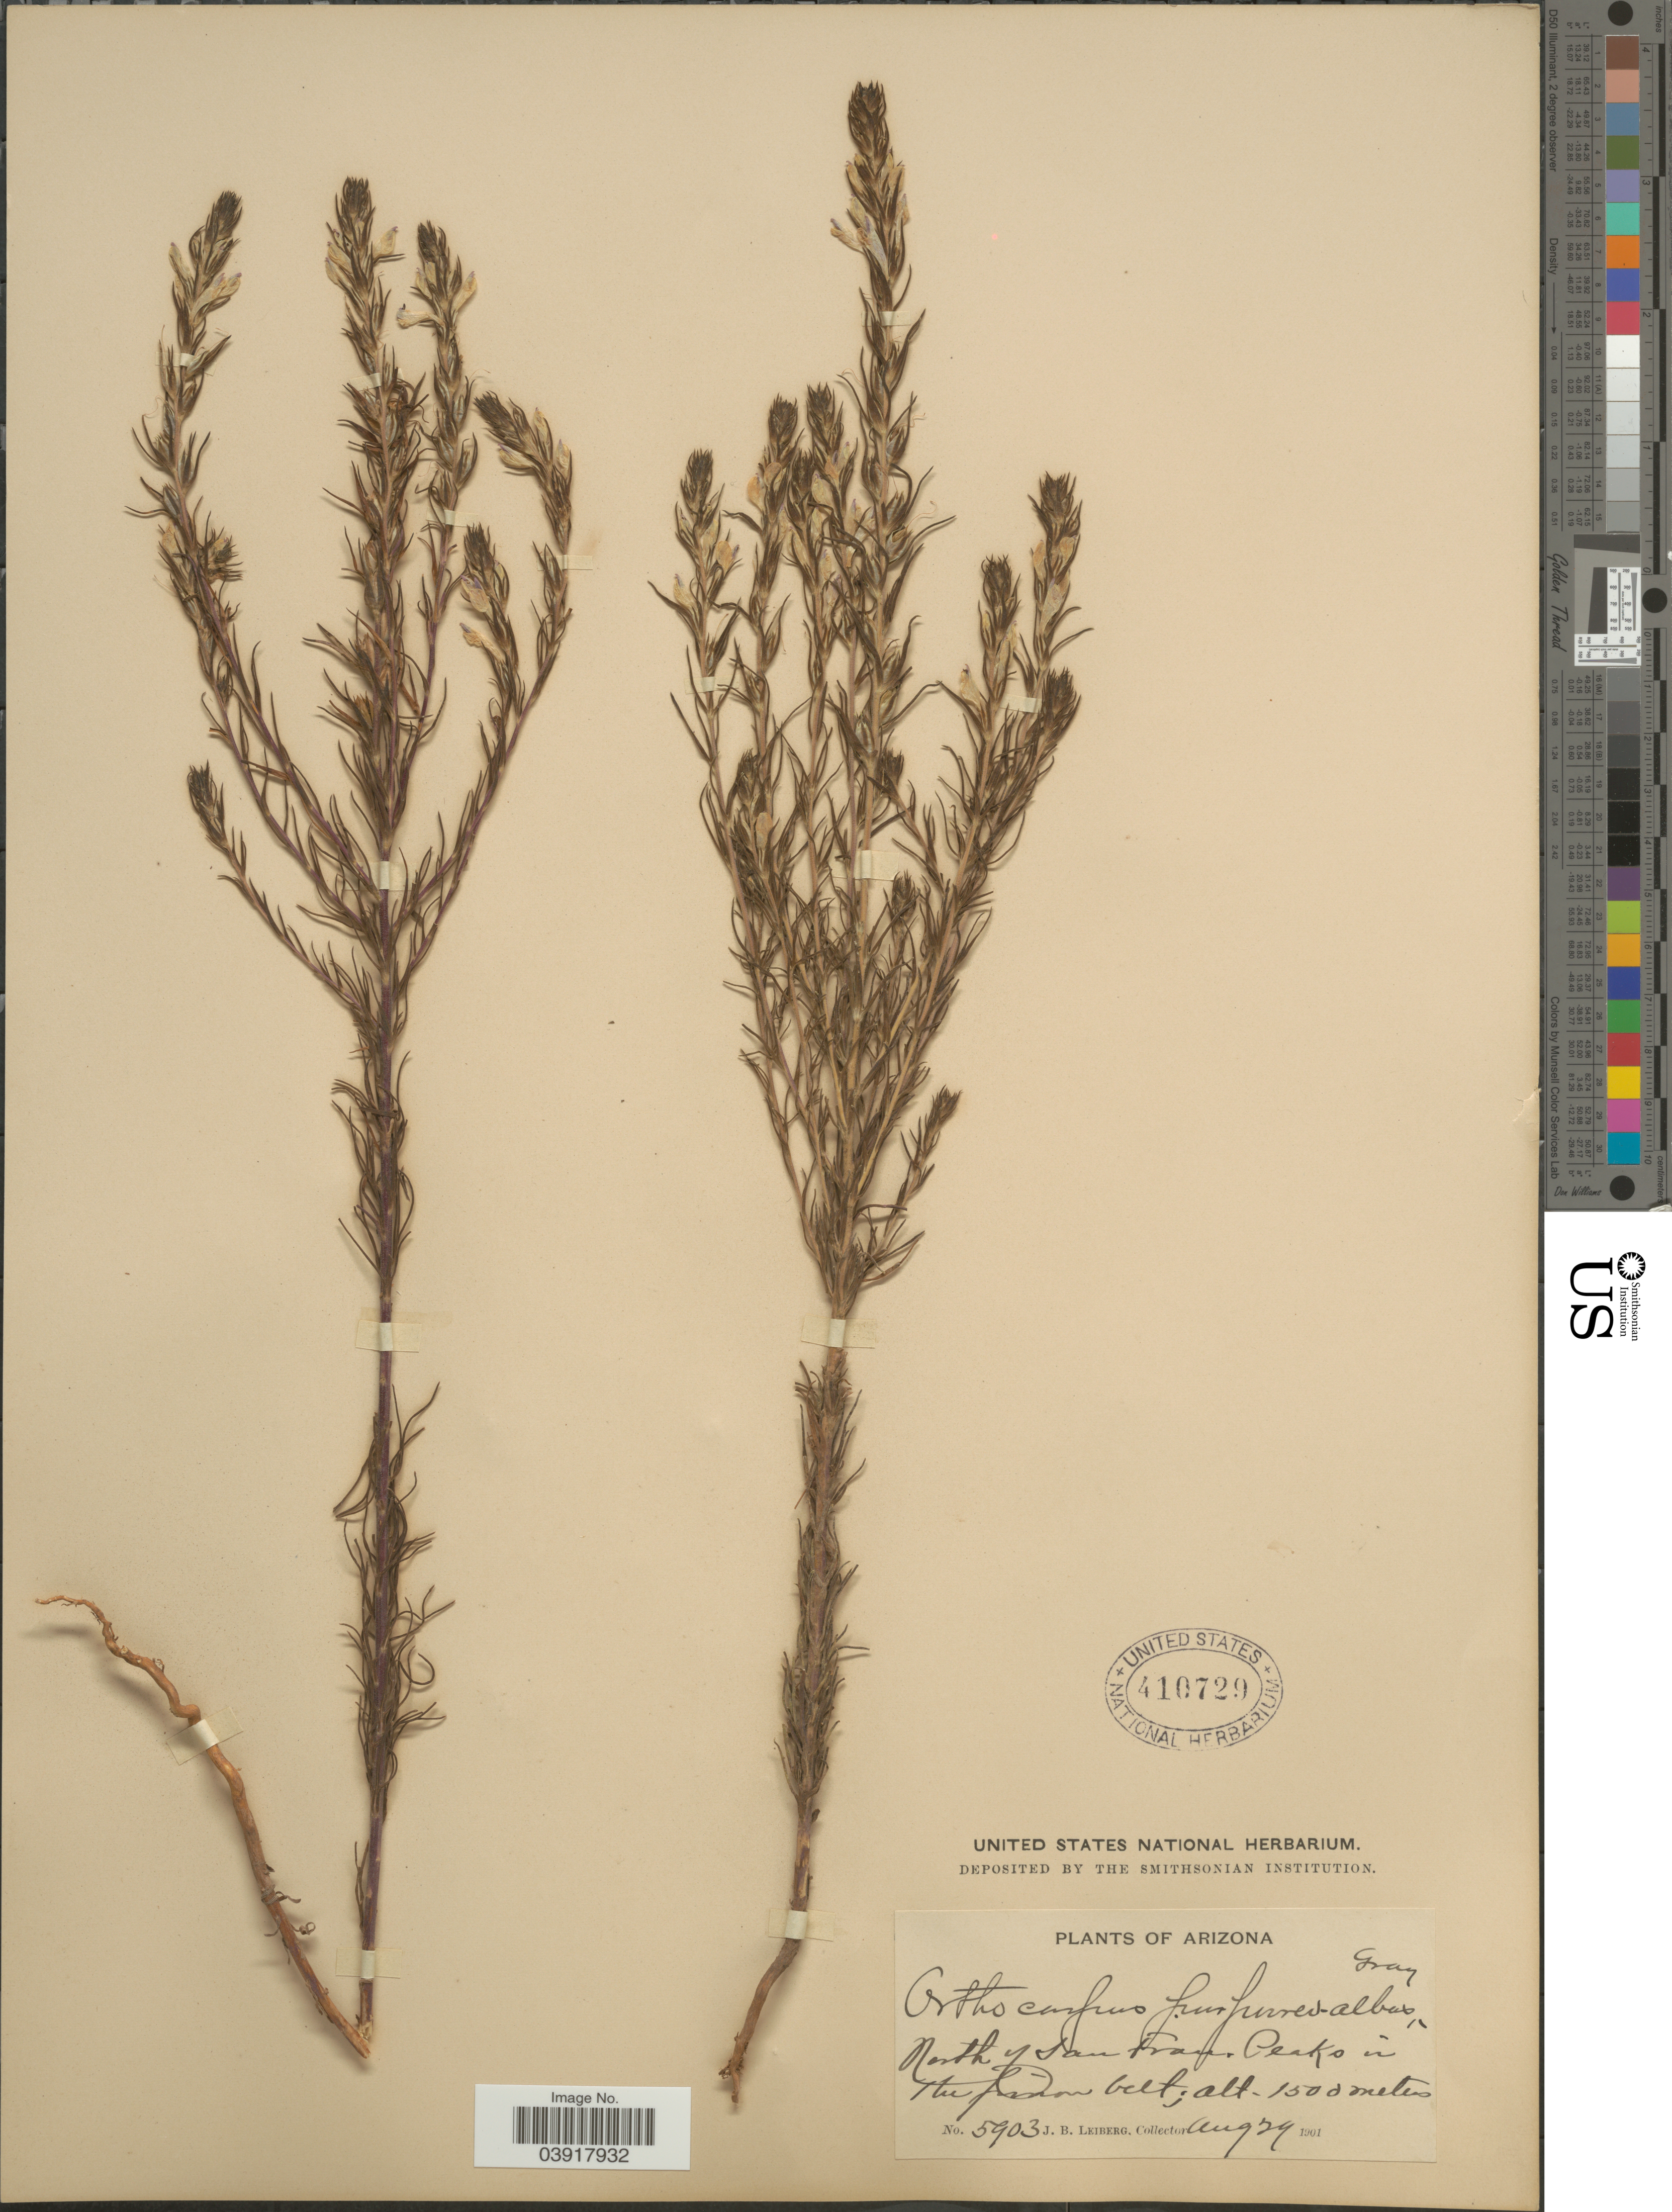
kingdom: Plantae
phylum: Tracheophyta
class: Magnoliopsida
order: Lamiales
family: Orobanchaceae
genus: Orthocarpus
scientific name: Orthocarpus purpureo-albus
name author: A. Gray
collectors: J. B. Leiberg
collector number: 5903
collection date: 1901-08-29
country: United States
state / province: Arizona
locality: North of San Fran. (Francisco) Peaks in the Piñon belt.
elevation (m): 1500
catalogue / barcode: US 410729